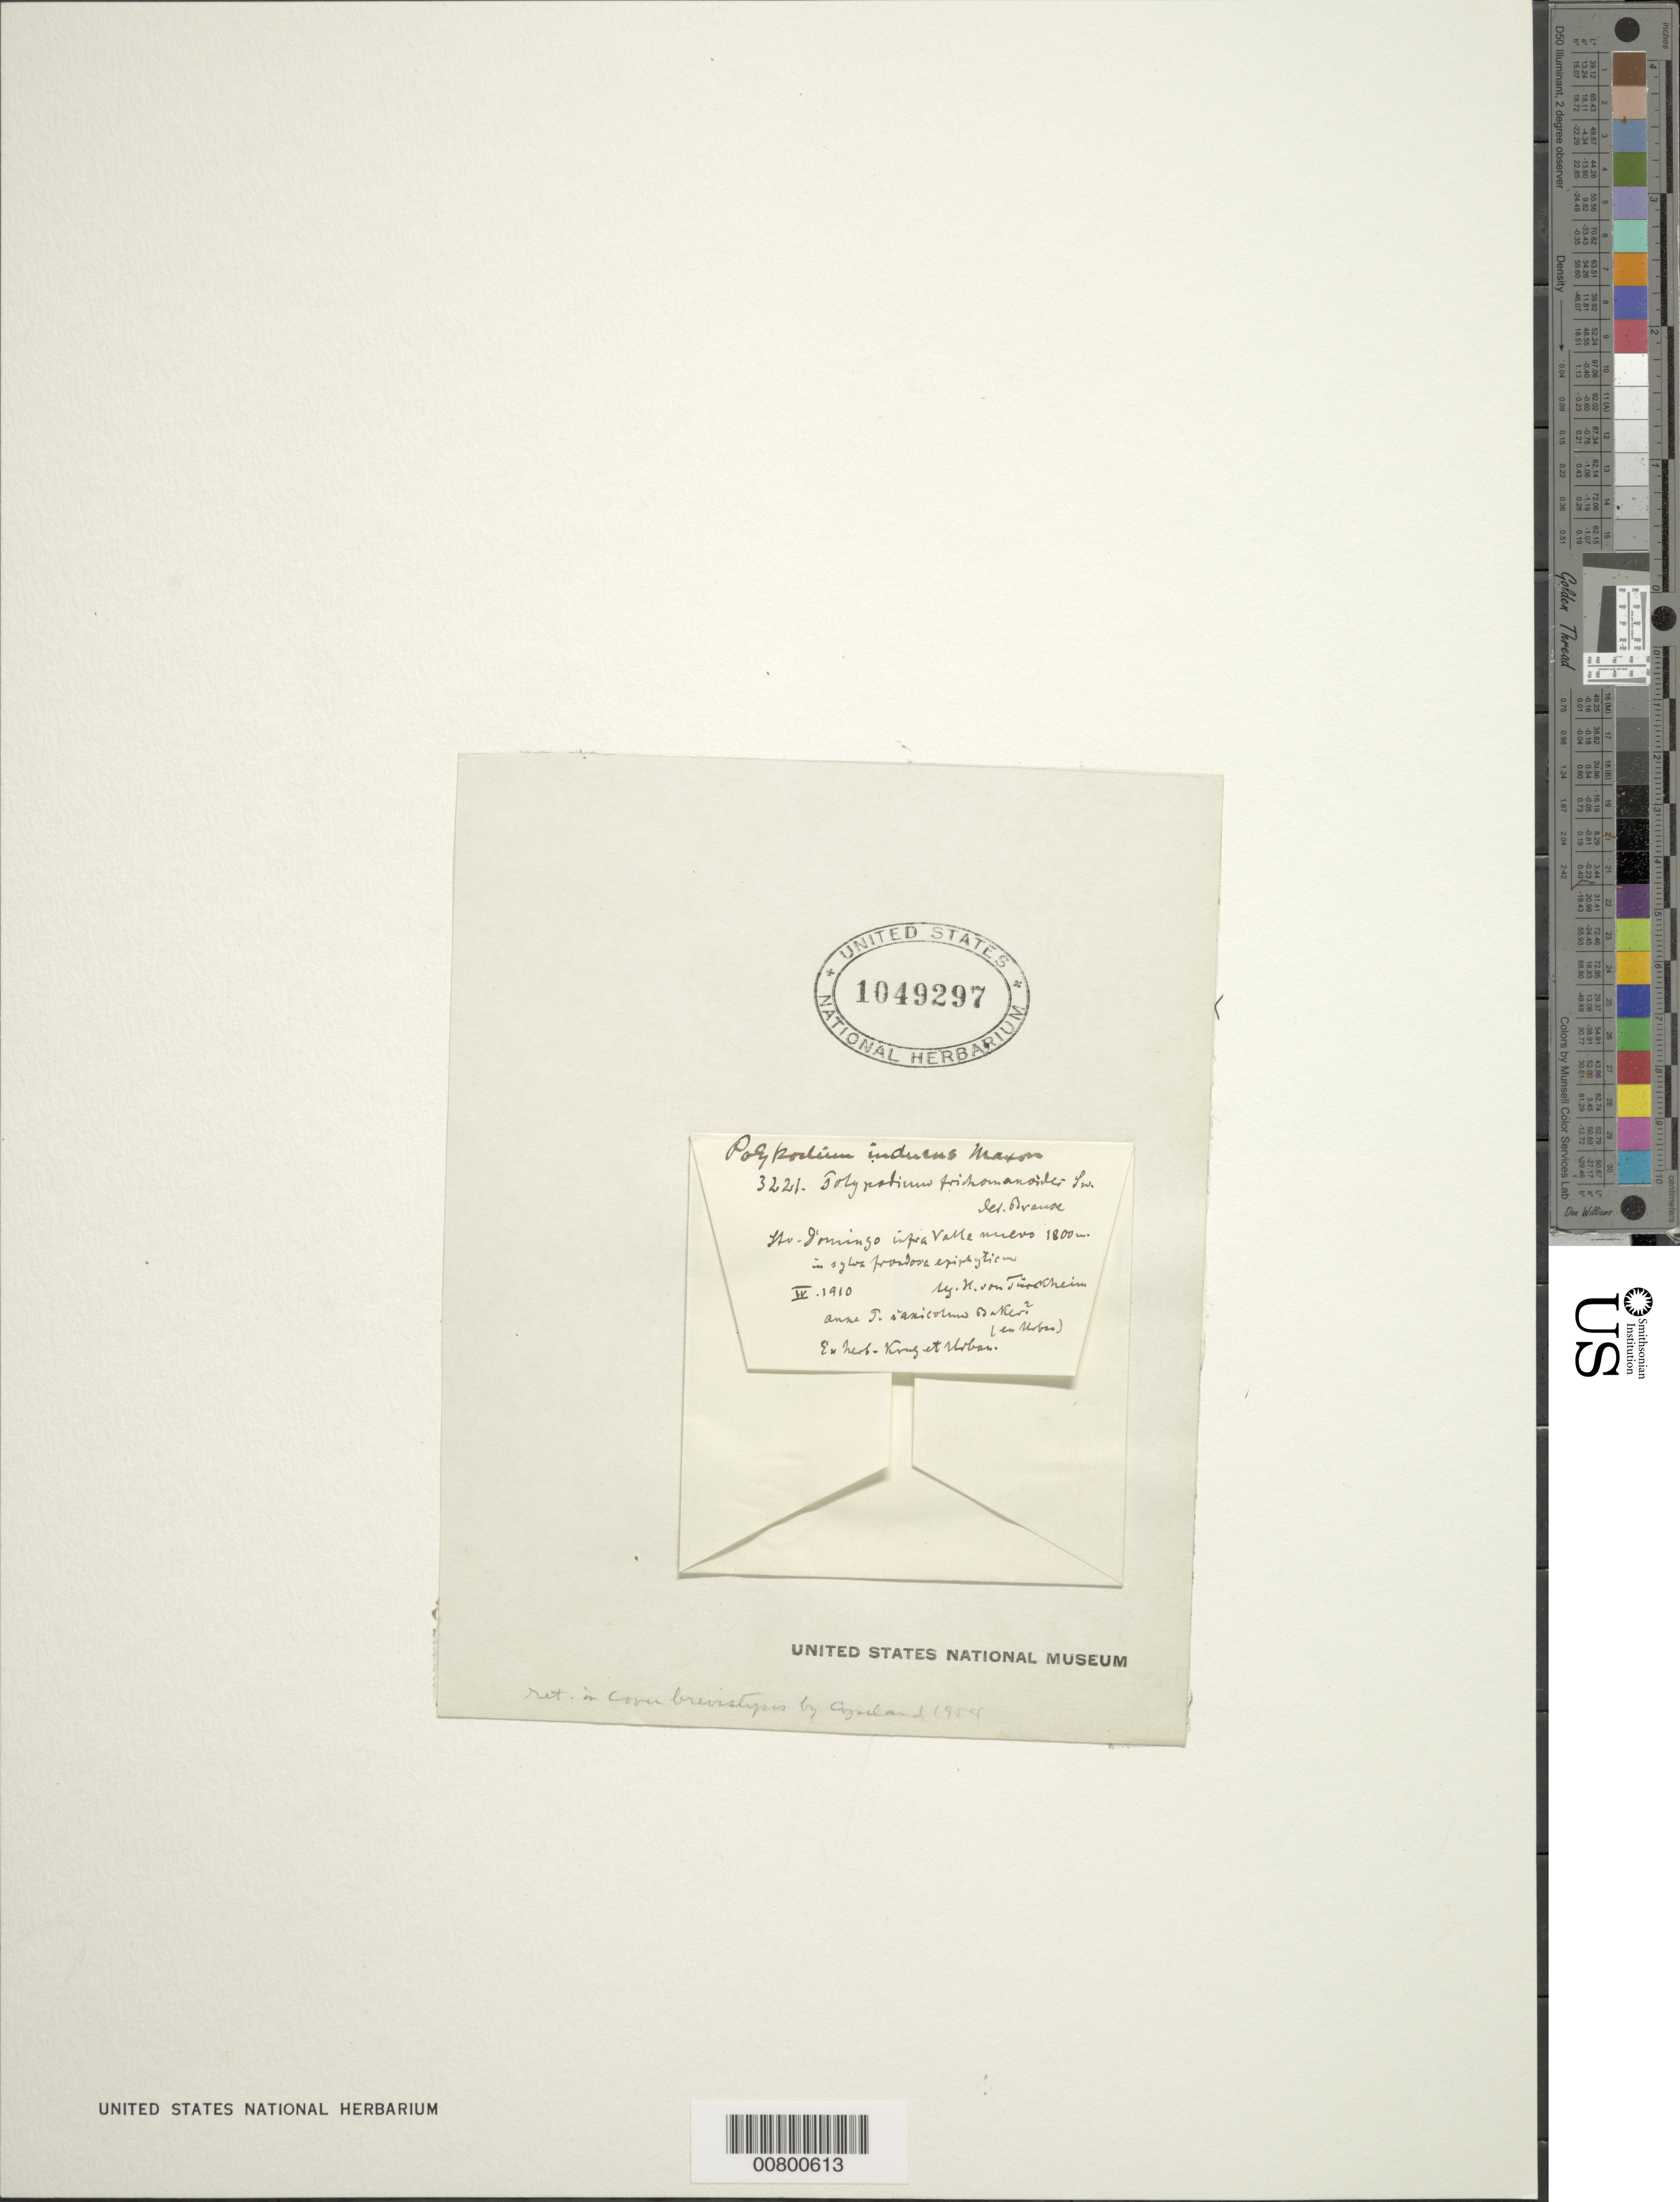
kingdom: Plantae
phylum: Tracheophyta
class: Polypodiopsida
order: Polypodiales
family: Polypodiaceae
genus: Lellingeria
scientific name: Lellingeria brevistipes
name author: (Mett. ex Kuhn) A.R. Sm. & R.C. Moran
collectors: H. von Türckheim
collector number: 3221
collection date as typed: Apr 1910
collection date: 1910-04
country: Dominican Republic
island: Hispaniola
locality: Valle Nuevo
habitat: Sylvis frondosa epiphyticum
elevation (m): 1800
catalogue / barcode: US 1049297